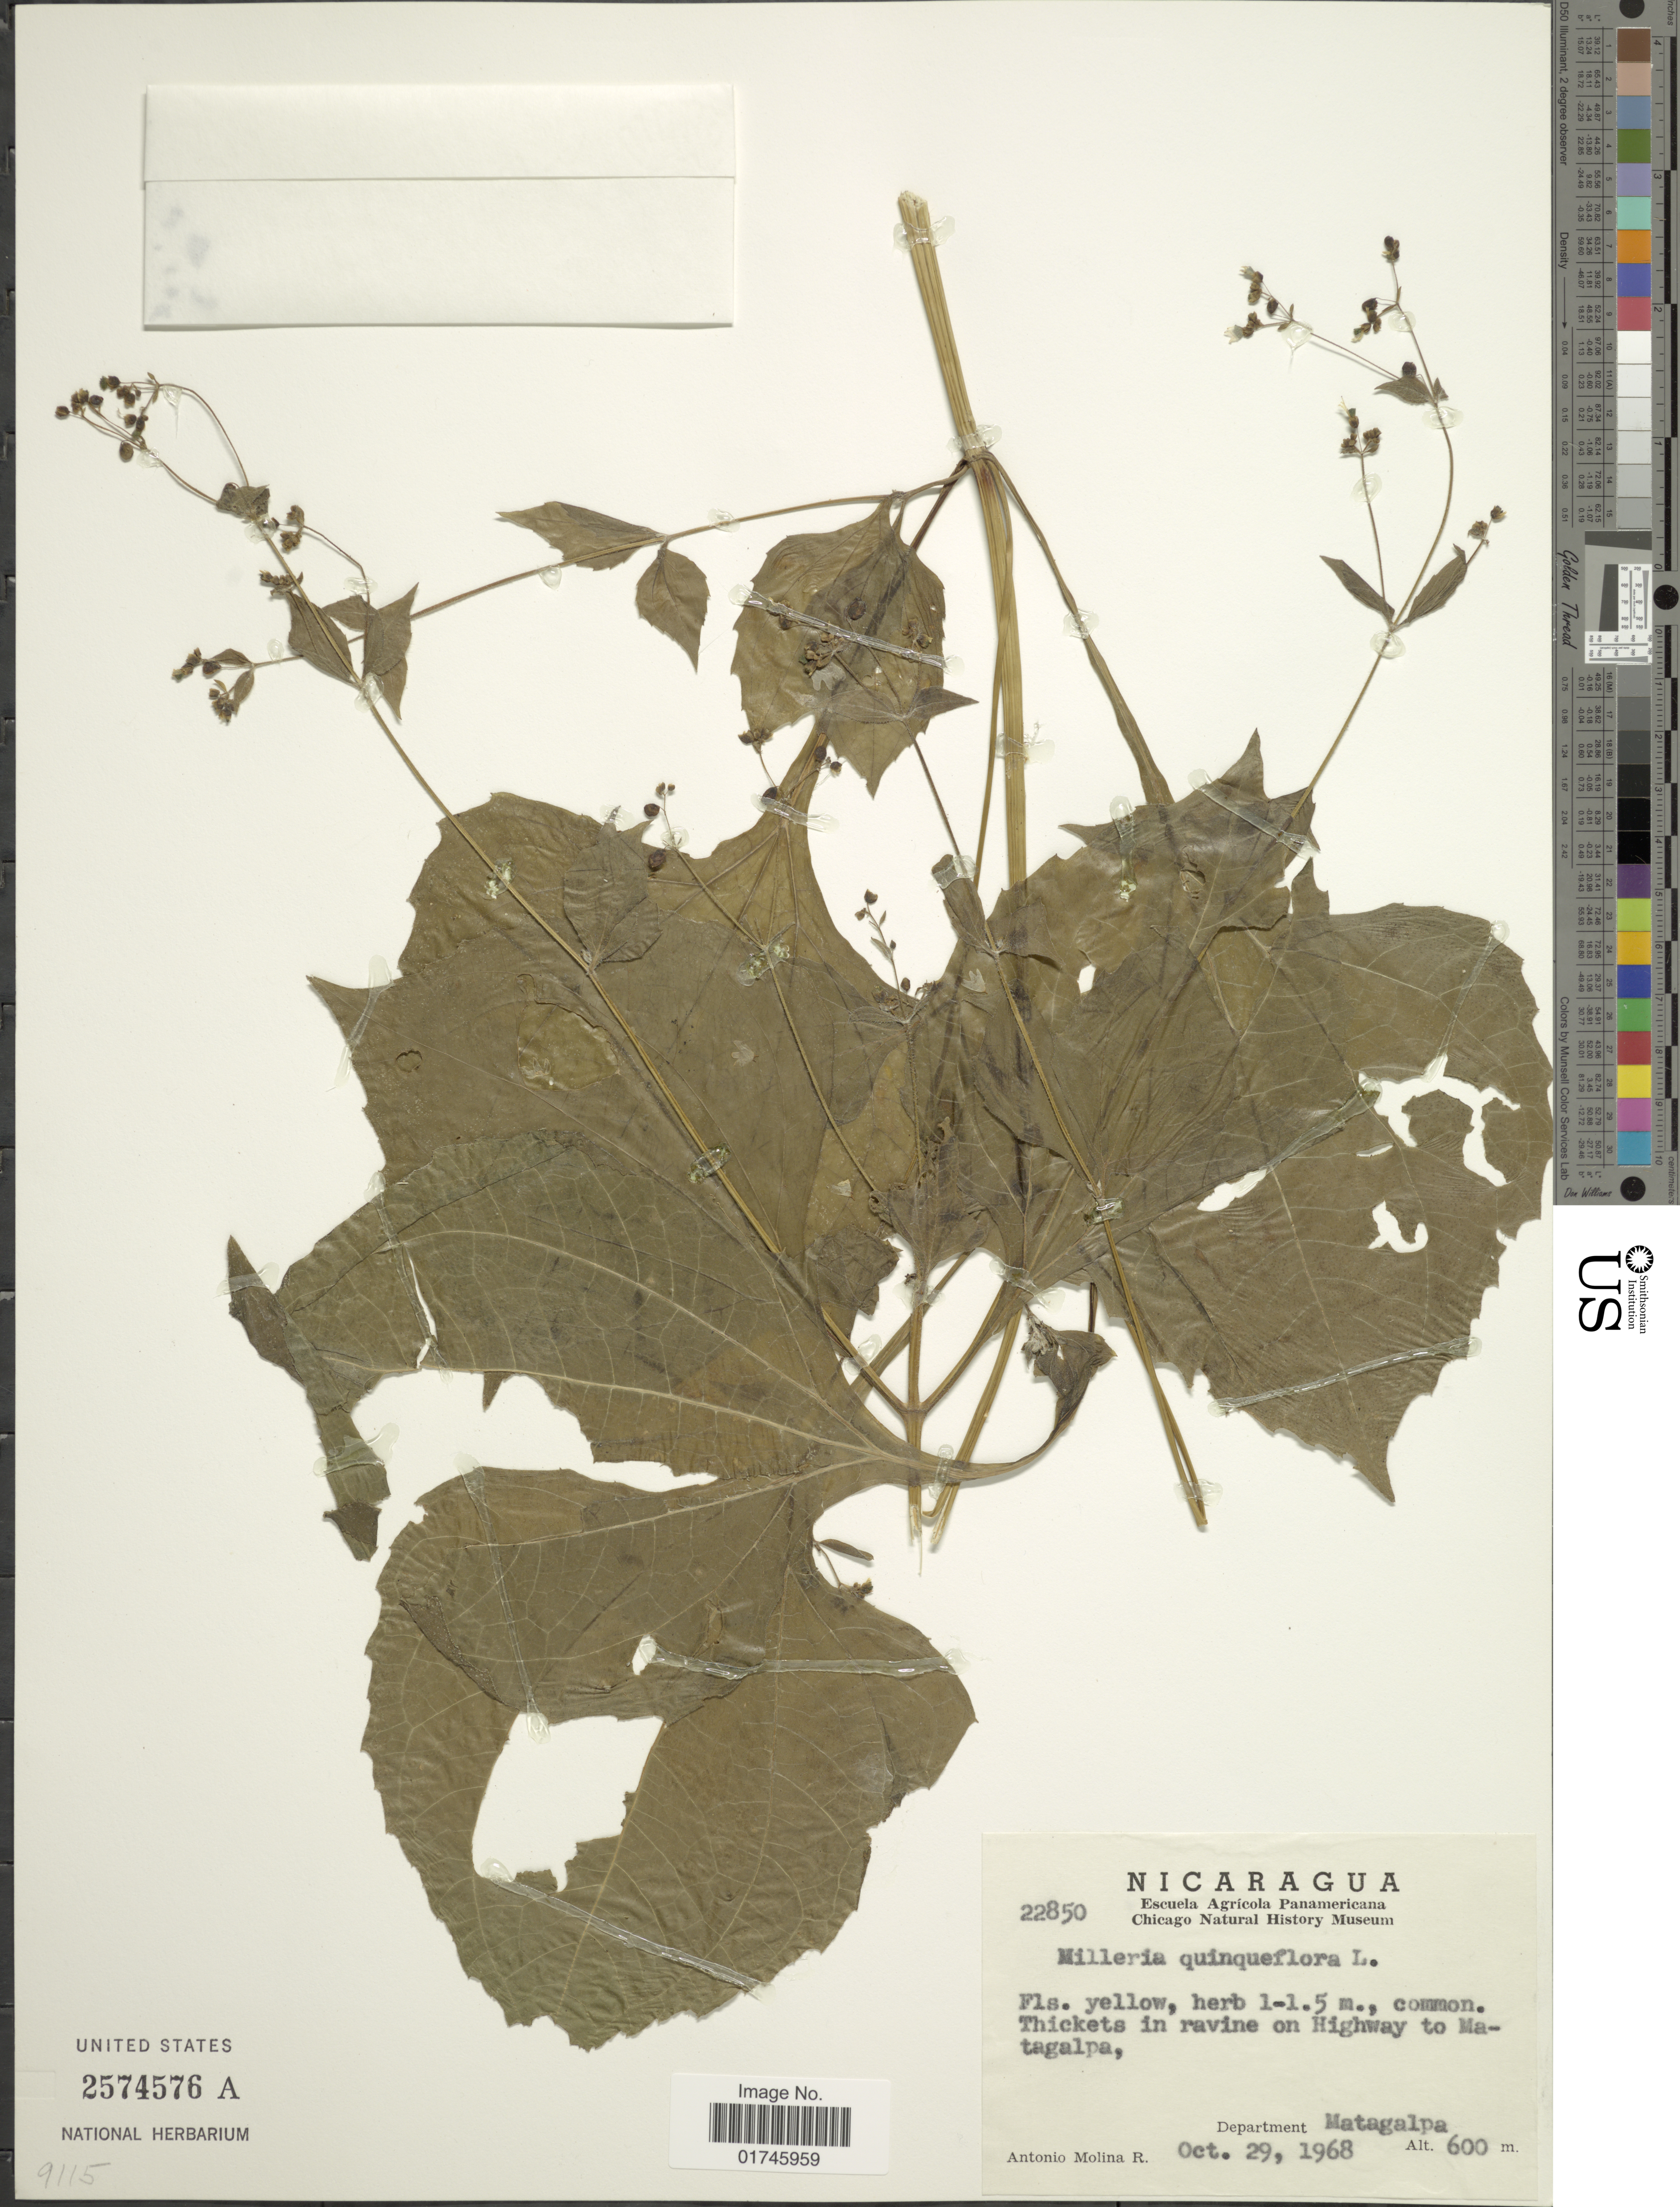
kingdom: Plantae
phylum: Tracheophyta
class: Magnoliopsida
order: Asterales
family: Asteraceae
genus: Milleria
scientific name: Milleria quinqueflora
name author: L.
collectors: A. Molina R.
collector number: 22850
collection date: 1968-10-29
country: Nicaragua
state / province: Matagalpa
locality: Department Matagalpa.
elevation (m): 600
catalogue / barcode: US 2574576A